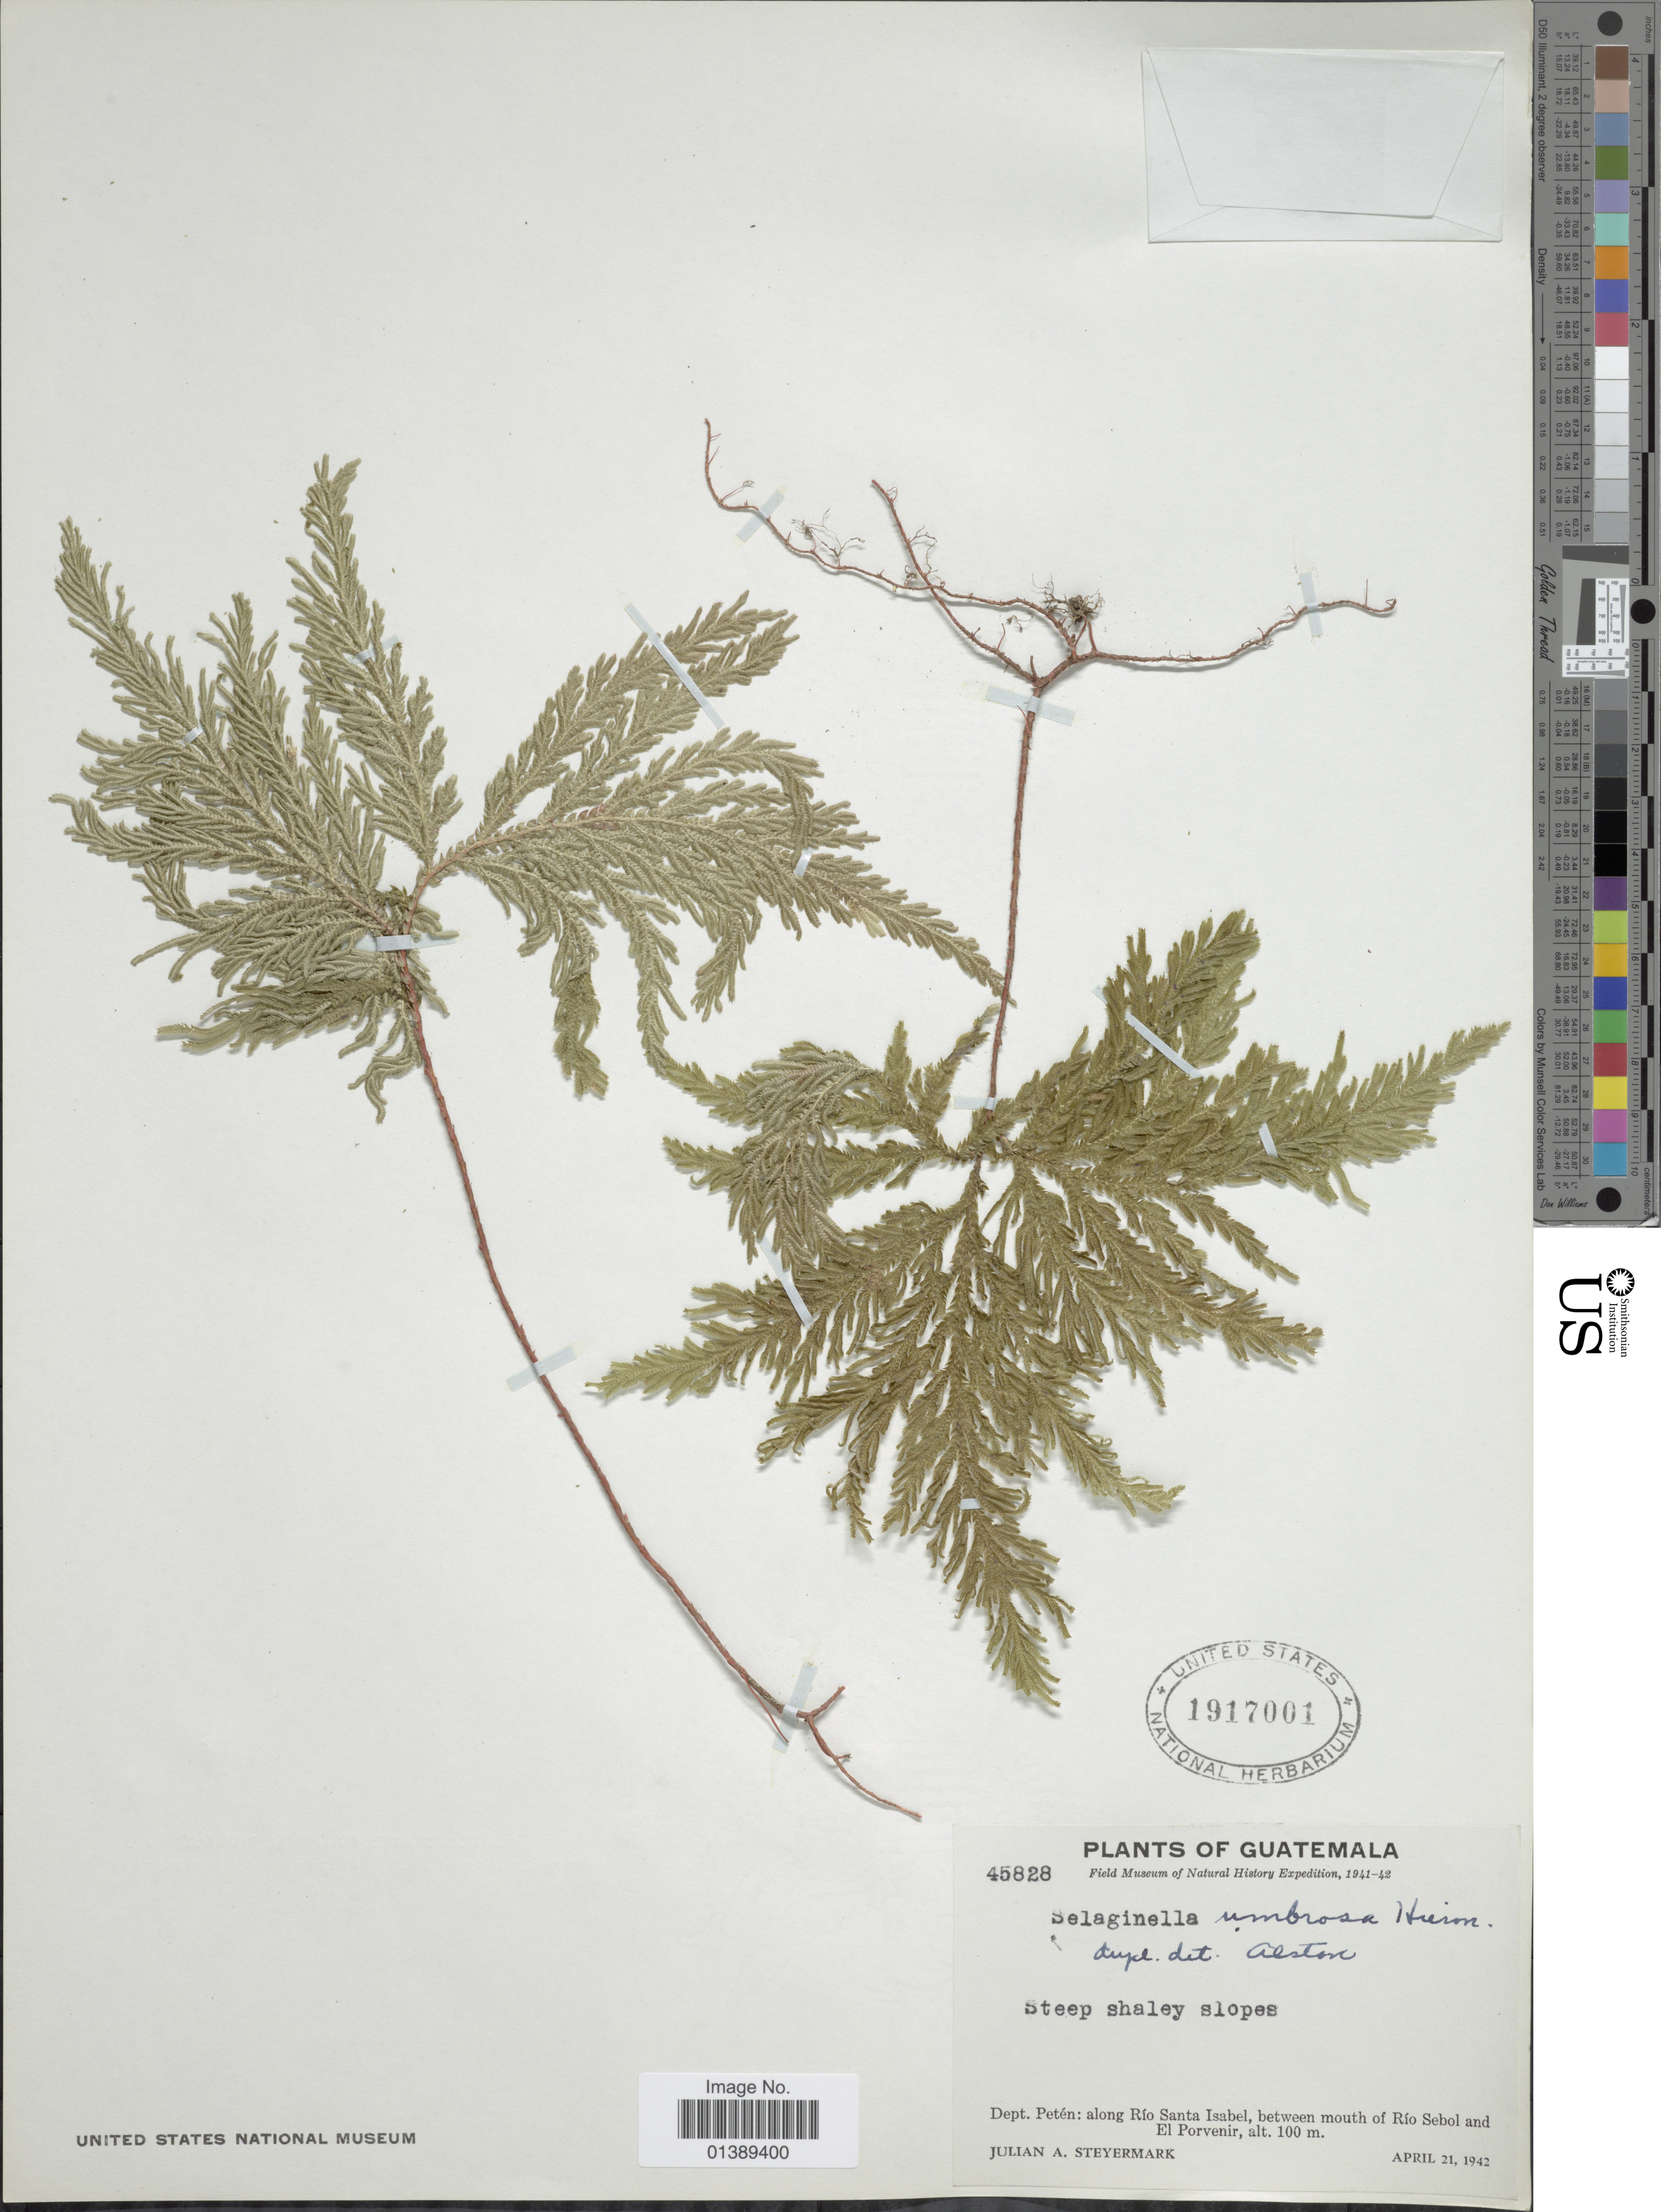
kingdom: Plantae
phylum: Tracheophyta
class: Lycopodiopsida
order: Selaginellales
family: Selaginellaceae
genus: Selaginella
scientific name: Selaginella umbrosa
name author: Lem. ex Hieron.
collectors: J. Steyermark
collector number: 45828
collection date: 1942-04-21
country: Guatemala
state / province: El Petén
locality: Along Río Santa Isabel, between mouth of Río Sebol and El Porvenir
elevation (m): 100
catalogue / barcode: US 1917001